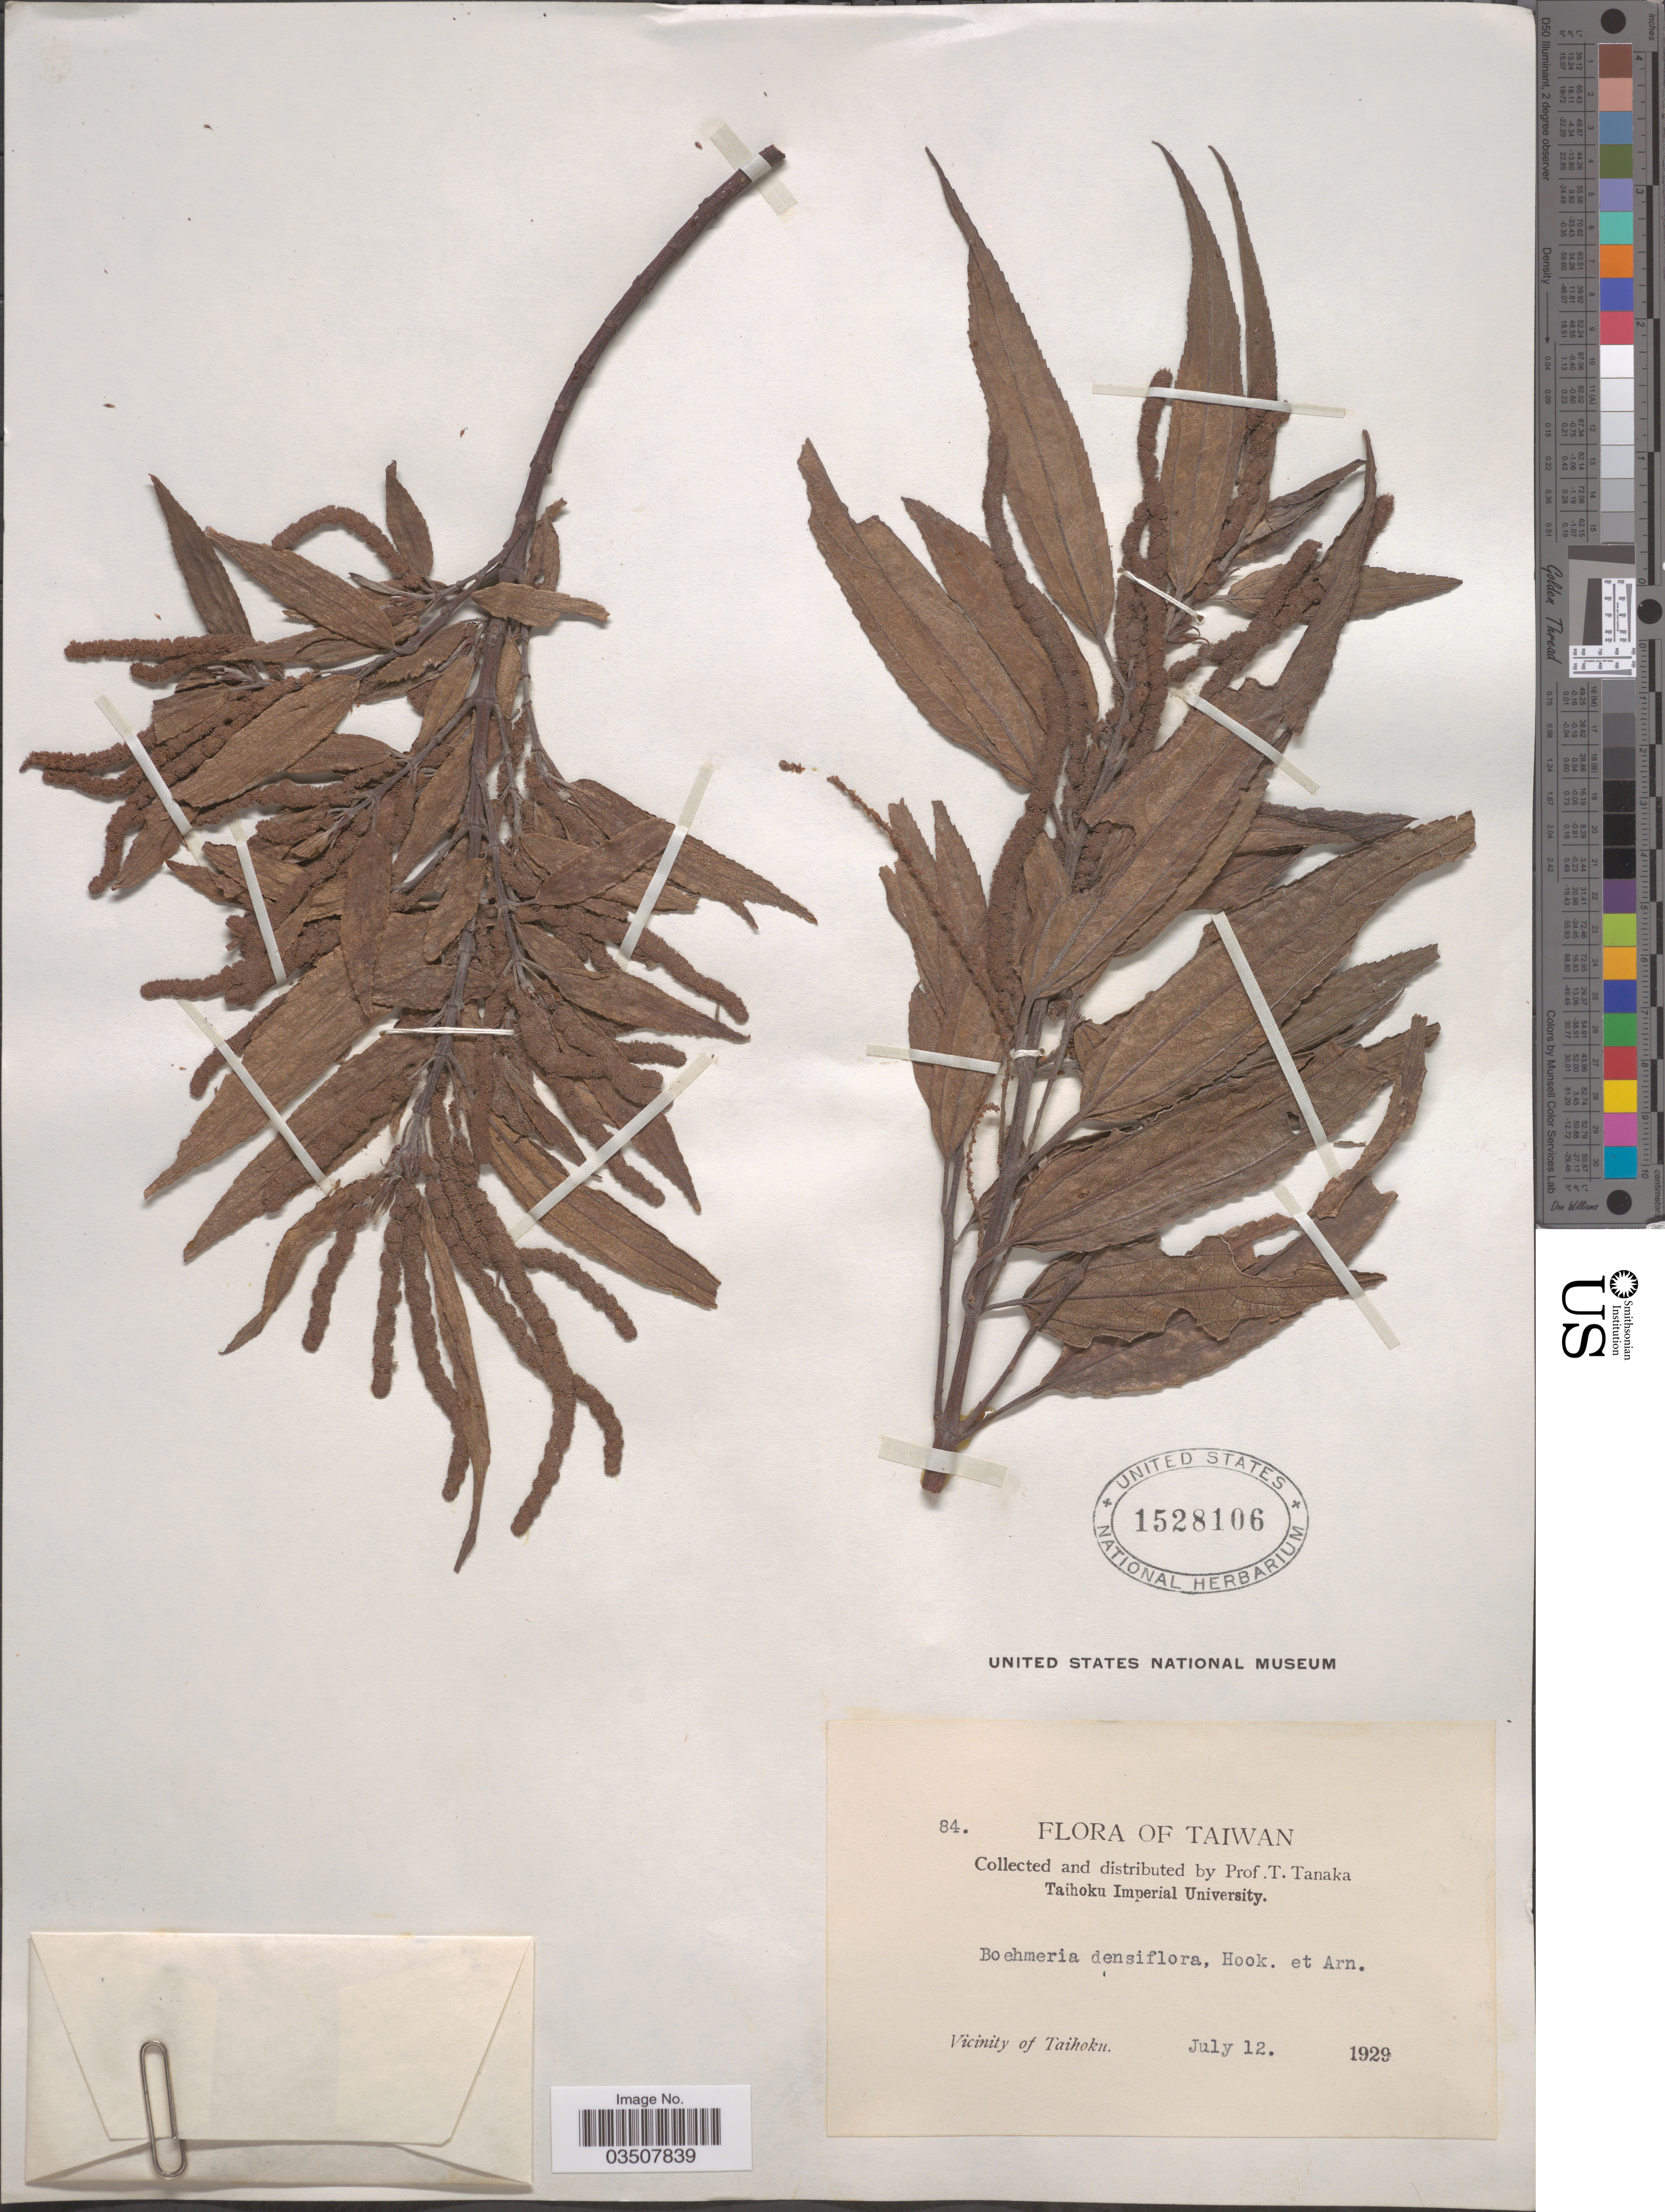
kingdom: Plantae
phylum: Tracheophyta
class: Magnoliopsida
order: Rosales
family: Urticaceae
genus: Boehmeria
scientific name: Boehmeria densiflora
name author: Hook. & Arn.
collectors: T. Tanaka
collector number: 84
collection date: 1929-07-12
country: Taiwan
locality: Vicinity of Taihoku.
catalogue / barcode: US 1528106